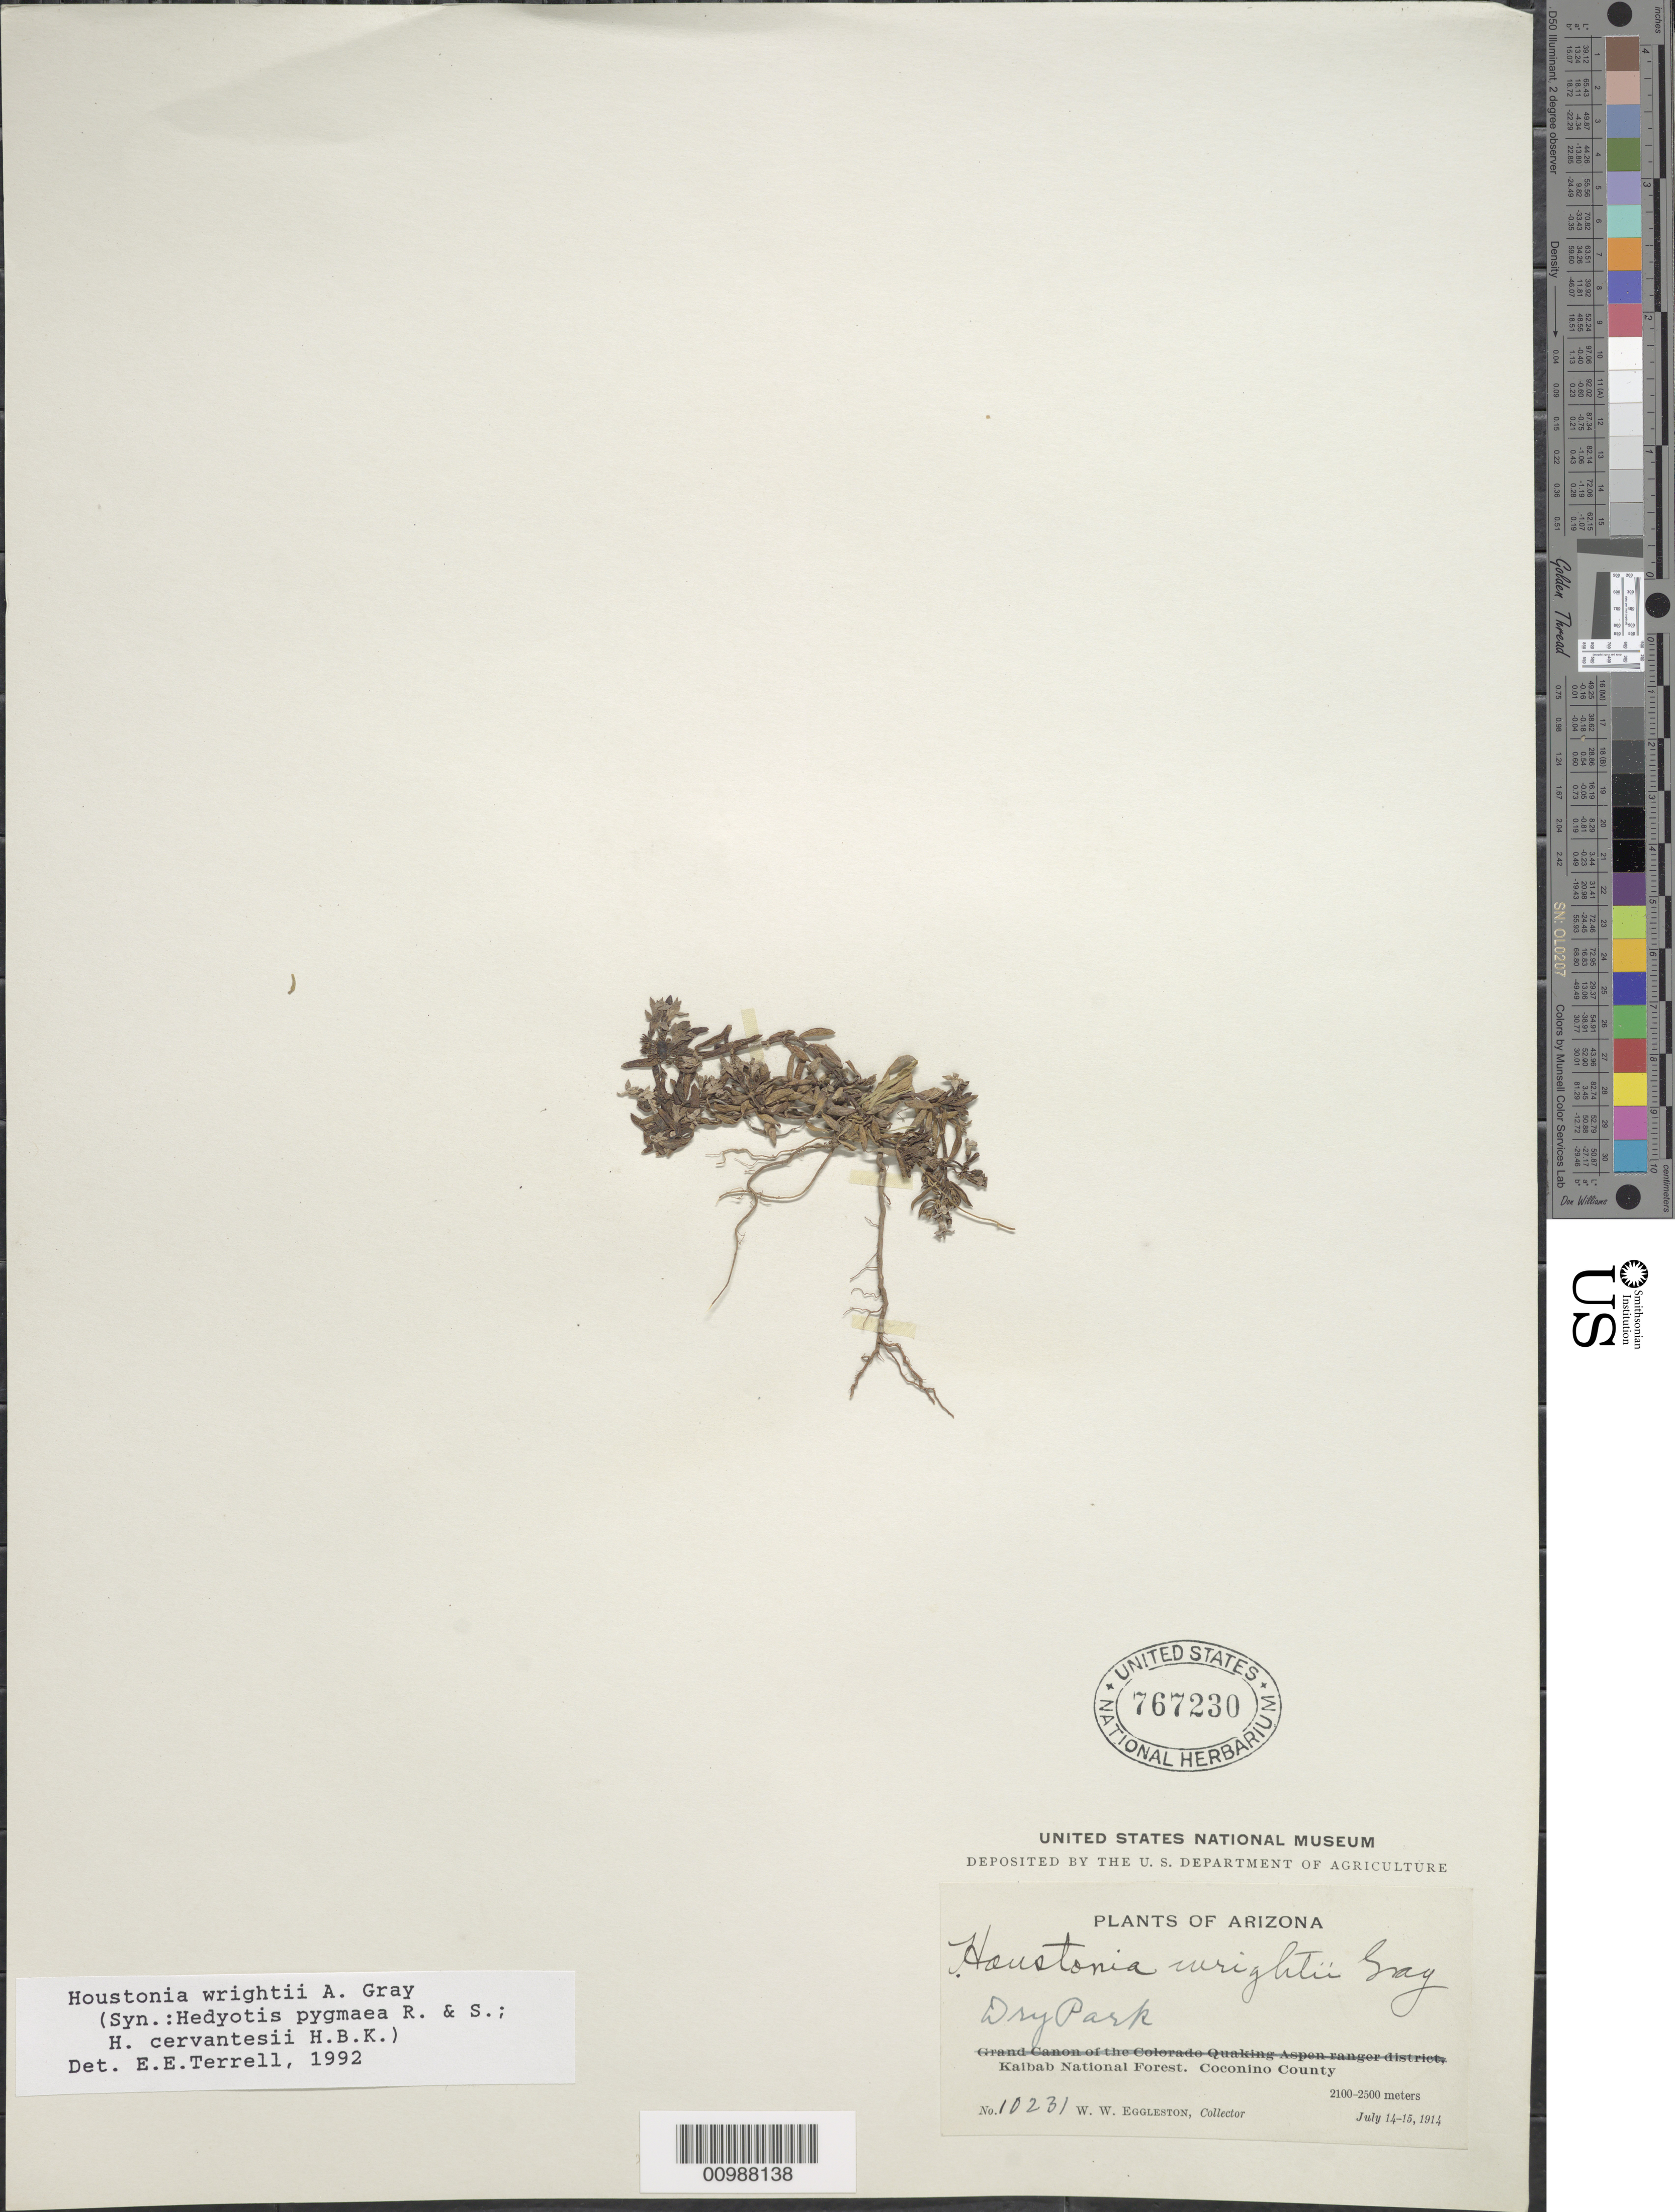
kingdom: Plantae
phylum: Tracheophyta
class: Magnoliopsida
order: Gentianales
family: Rubiaceae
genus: Houstonia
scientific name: Houstonia wrightii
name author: (A. Gray) A. Gray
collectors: W. W. Eggleston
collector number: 10231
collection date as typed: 14 Jul 1914 to 15 Jul 1914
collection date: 1914-07-14/1914-07-15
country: United States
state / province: Arizona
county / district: Coconino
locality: Dry Park, Kaibab National Forest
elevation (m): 2100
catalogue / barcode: US 767230